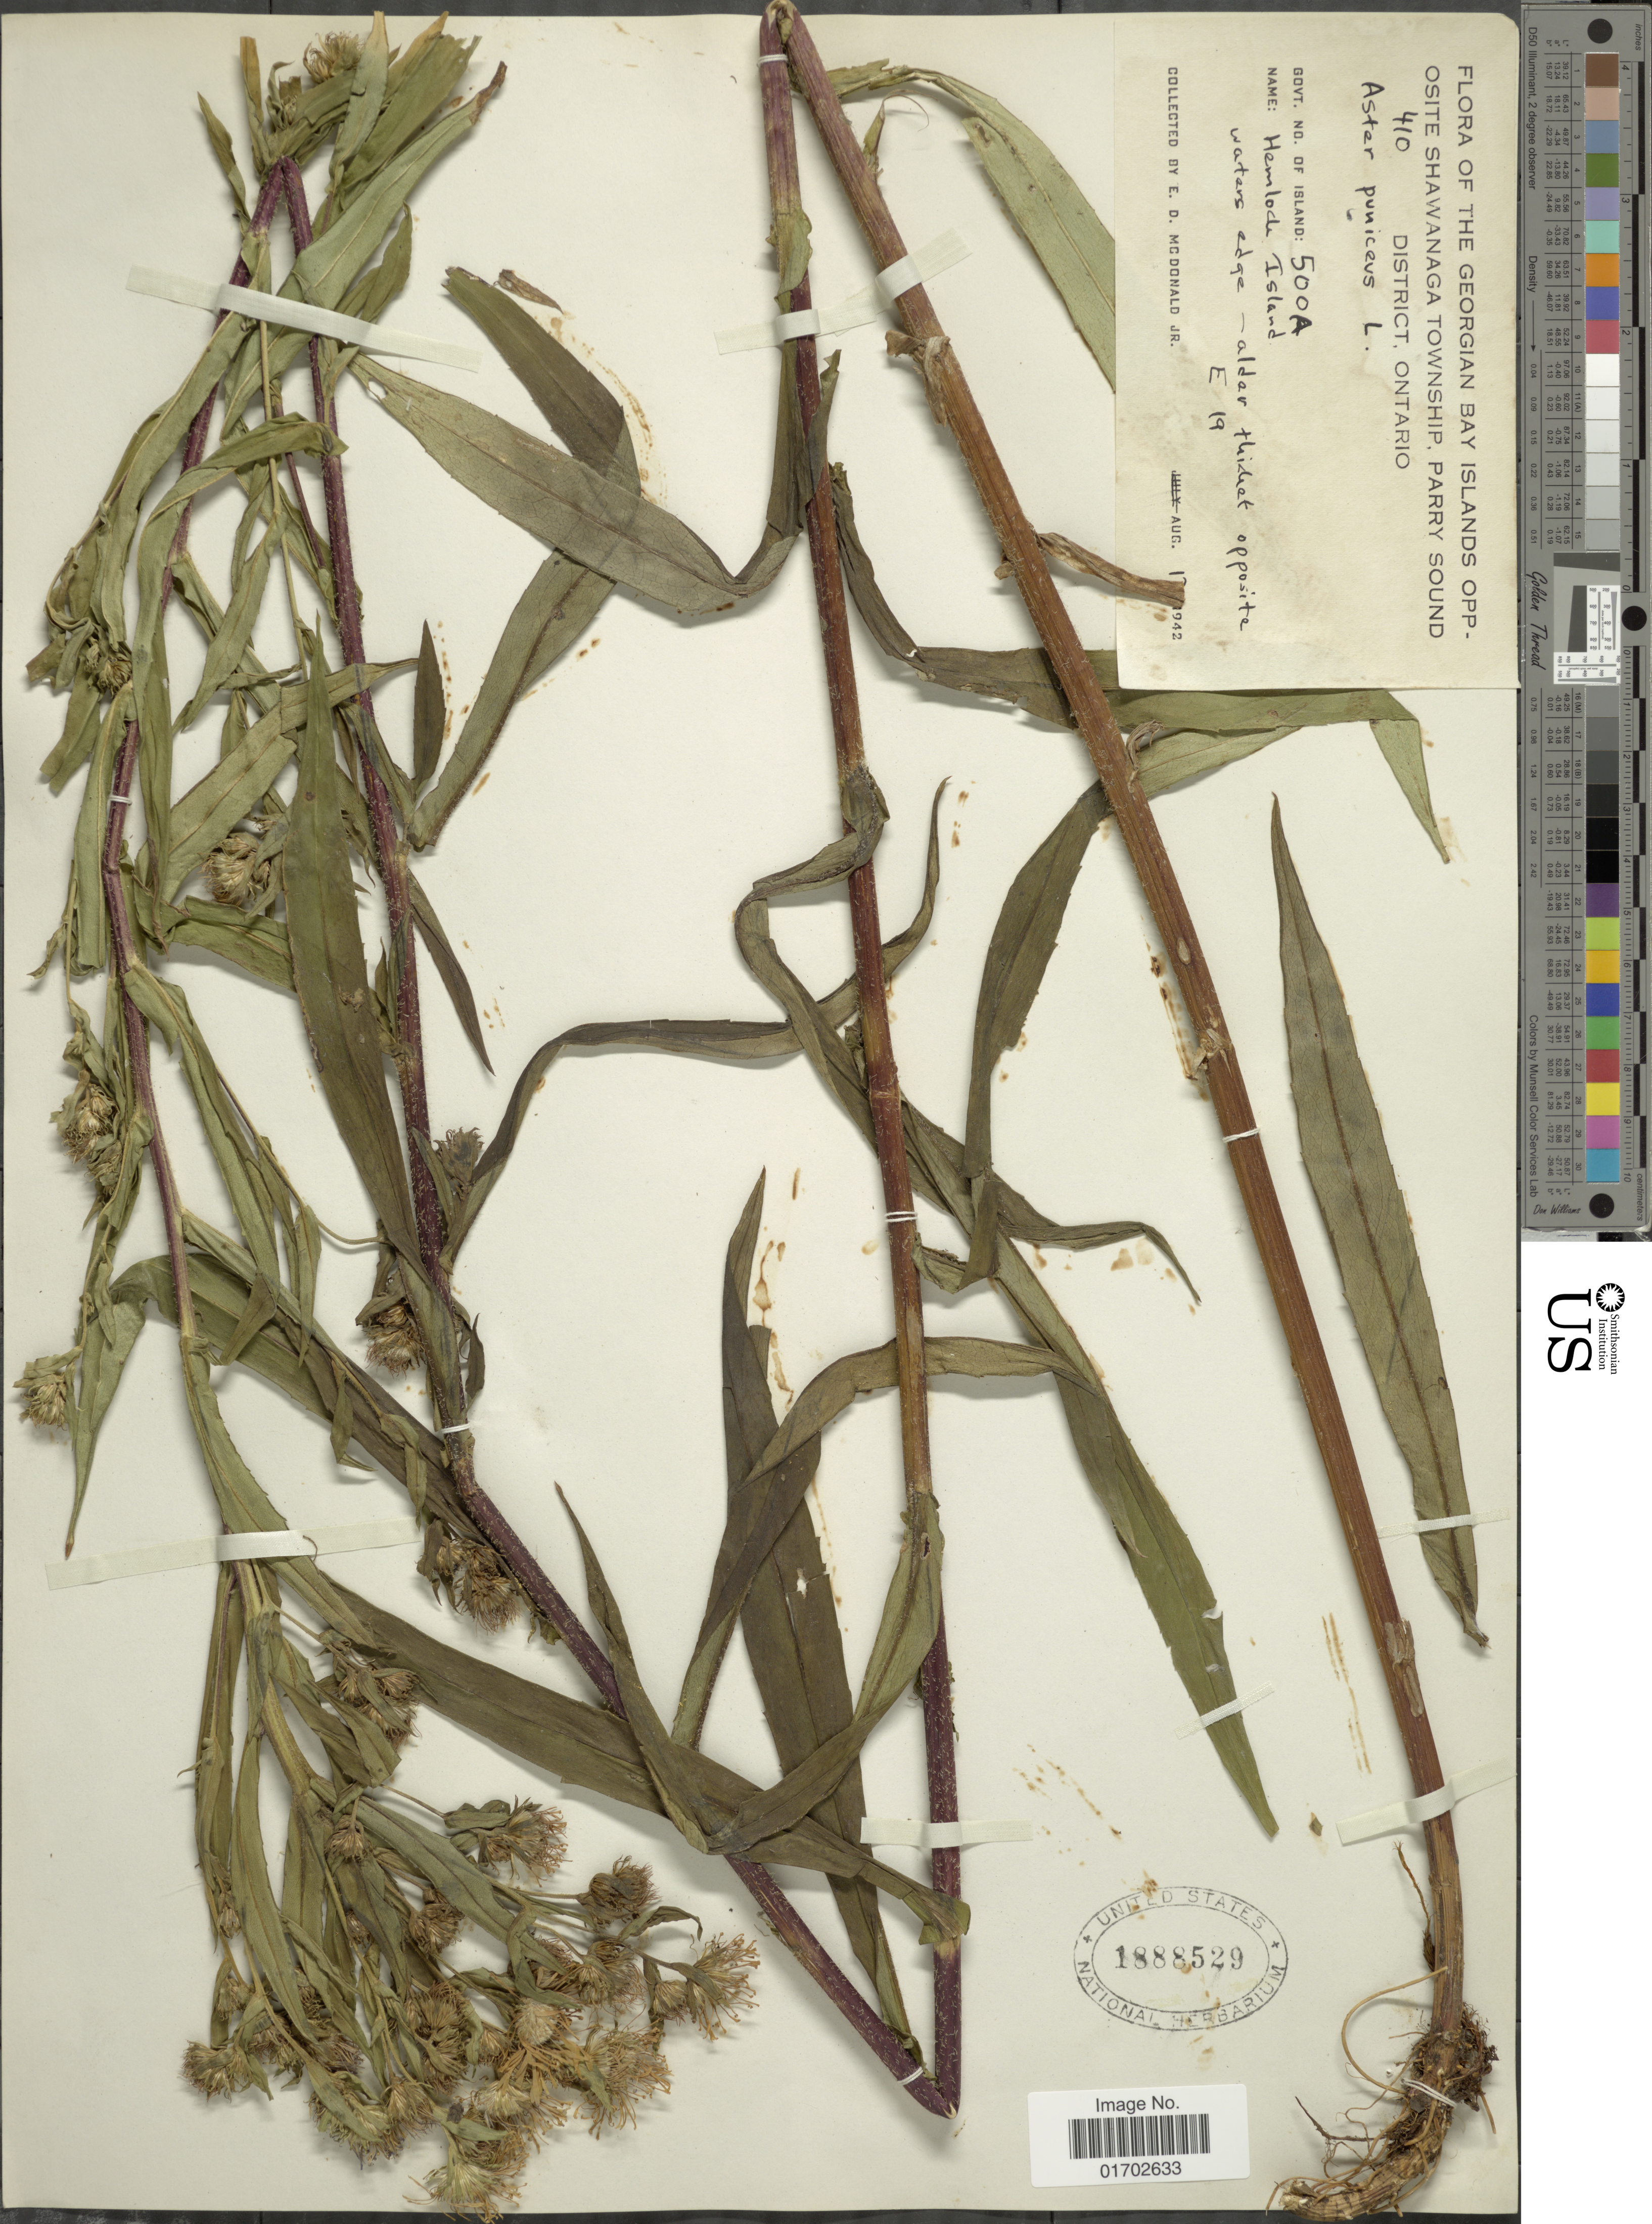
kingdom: Plantae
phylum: Tracheophyta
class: Magnoliopsida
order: Asterales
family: Asteraceae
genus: Symphyotrichum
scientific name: Symphyotrichum puniceum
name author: (L.) Á. Löve & D. Löve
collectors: E. D. McDonald Jr.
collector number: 410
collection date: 1942-08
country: Canada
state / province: Ontario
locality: The Georgian Bay Islands Opposite Shawanaga Township, Parry Sound District, Hemlock Island, waters edge - alder thicket opposite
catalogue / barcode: US 1888529